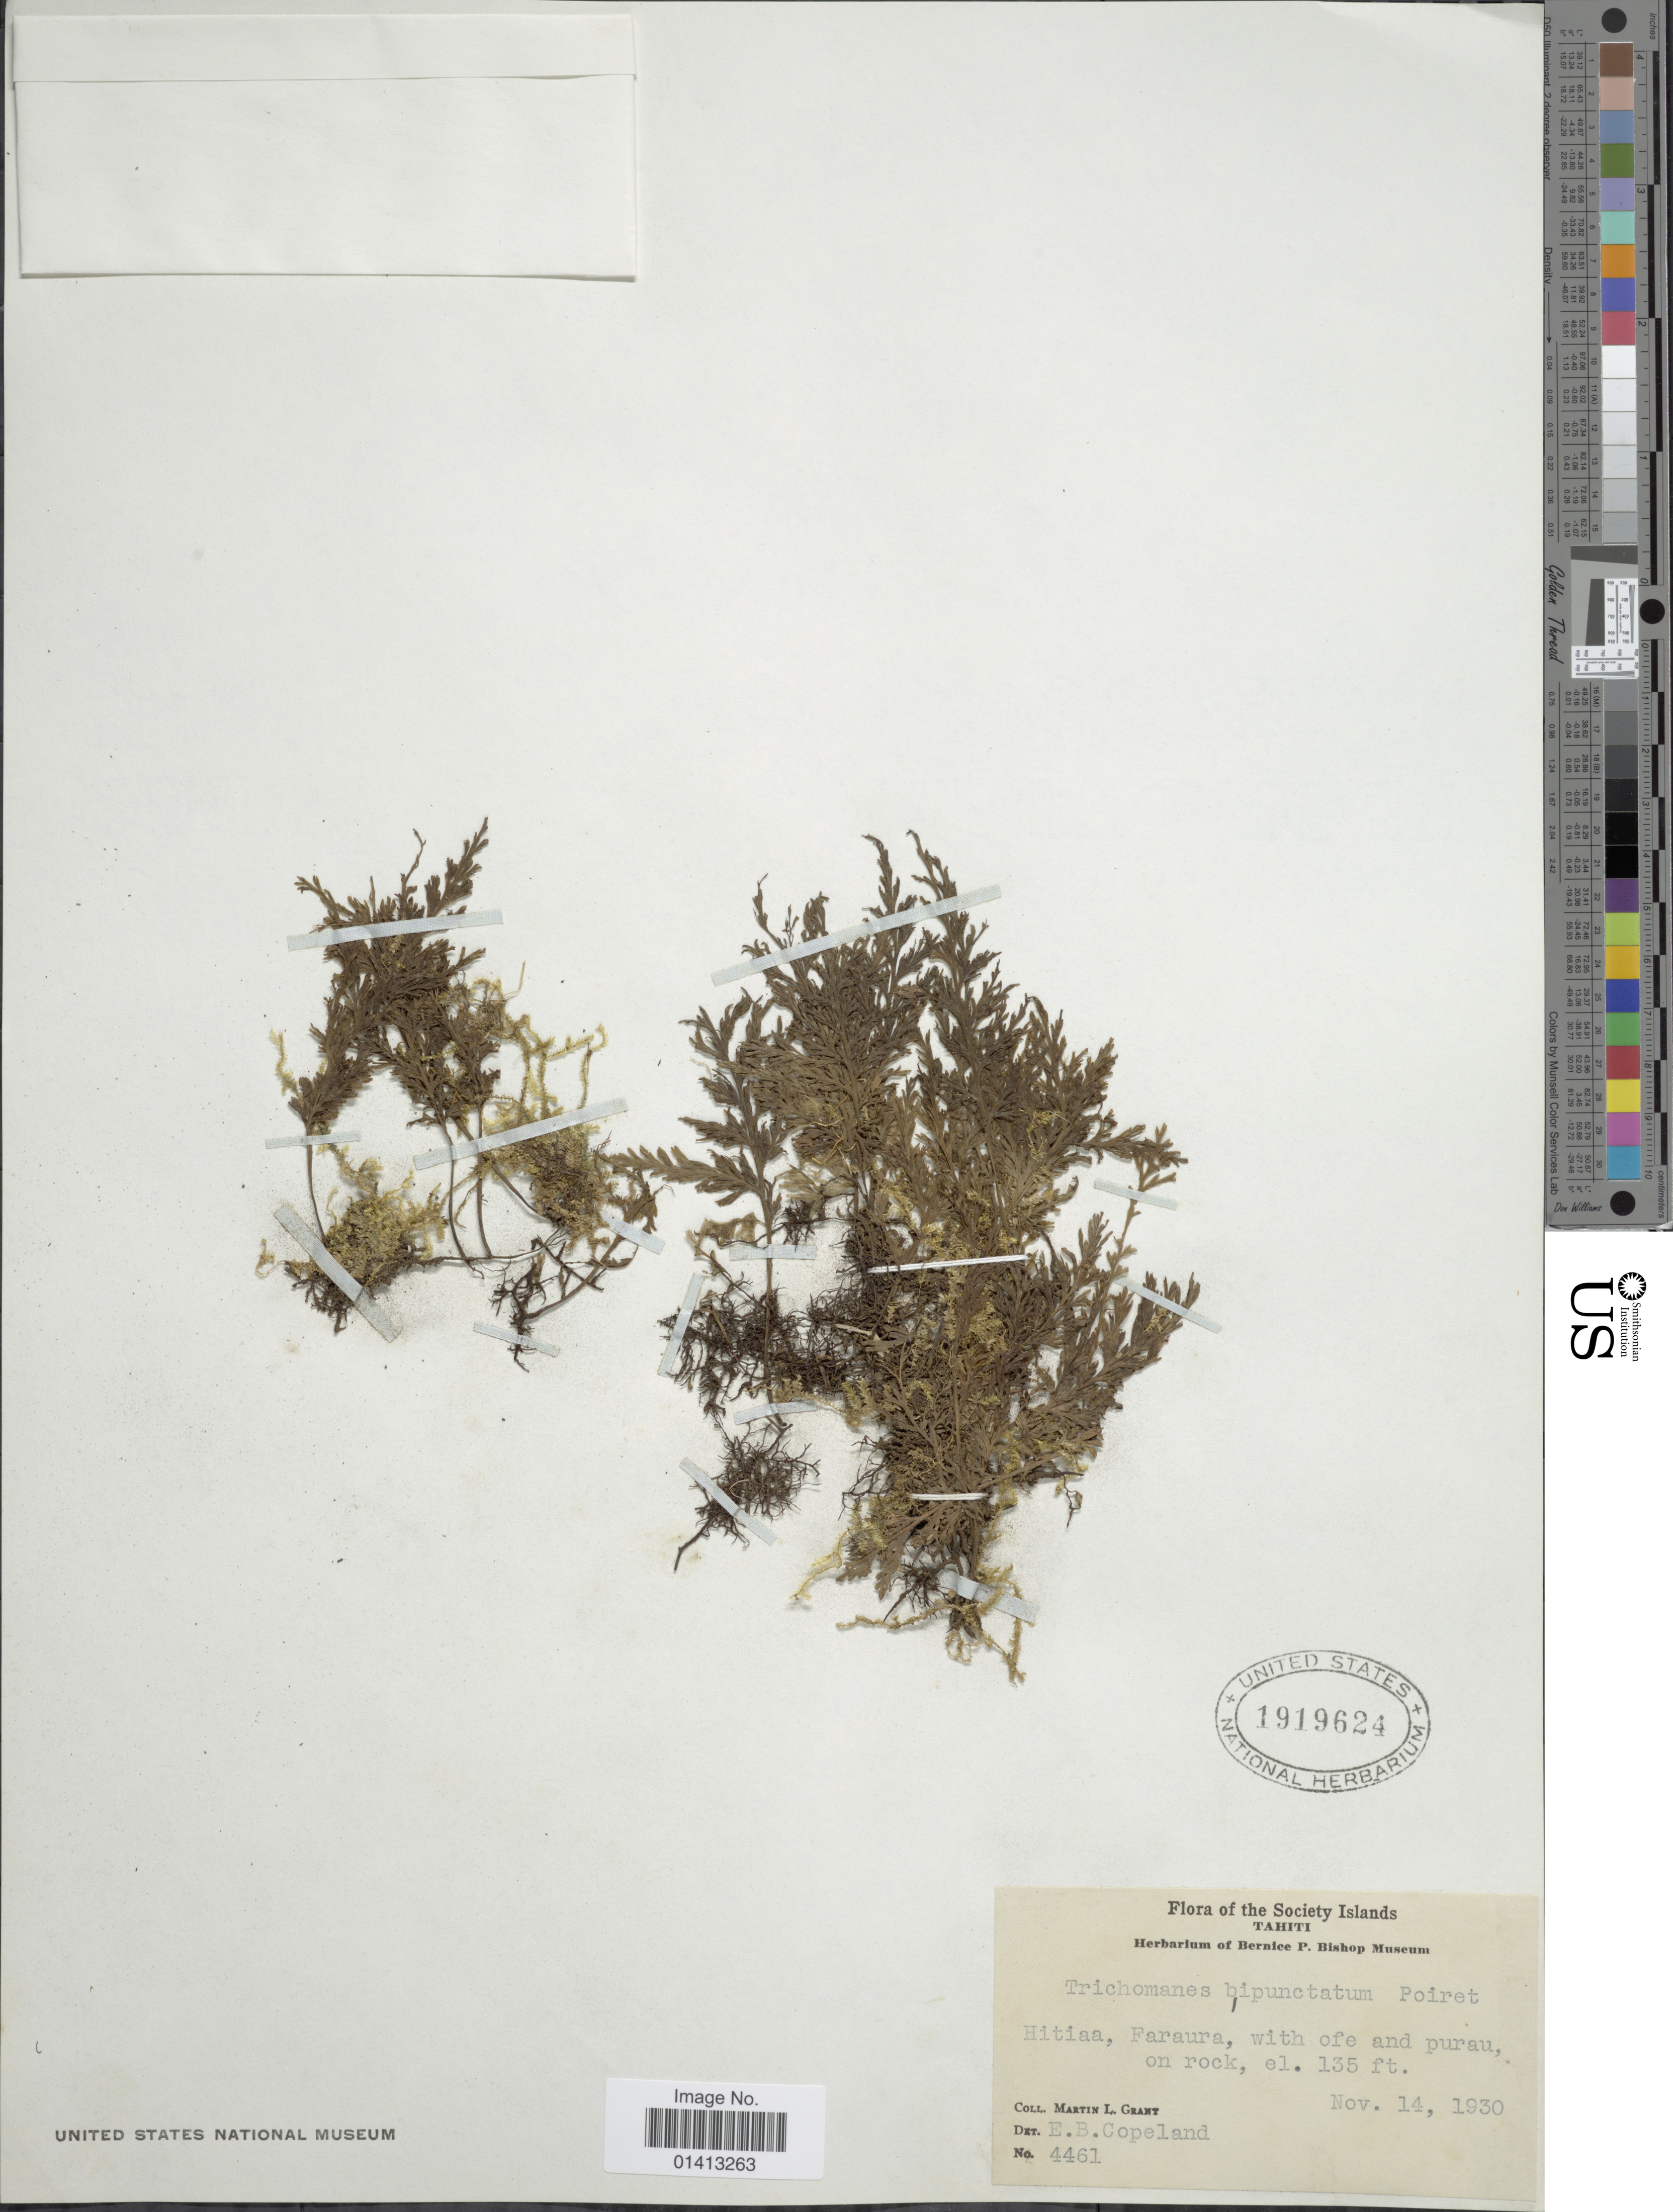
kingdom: Plantae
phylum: Tracheophyta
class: Polypodiopsida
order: Hymenophyllales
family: Hymenophyllaceae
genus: Crepidomanes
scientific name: Crepidomanes bipunctatum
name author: (Poir.) Copel.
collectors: M. L. Grant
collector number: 4461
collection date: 1930-11-14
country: French Polynesia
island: Tahiti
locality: The Society Islands, Tahiti, Hitiaa, Faraura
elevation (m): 41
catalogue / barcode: US 1919624